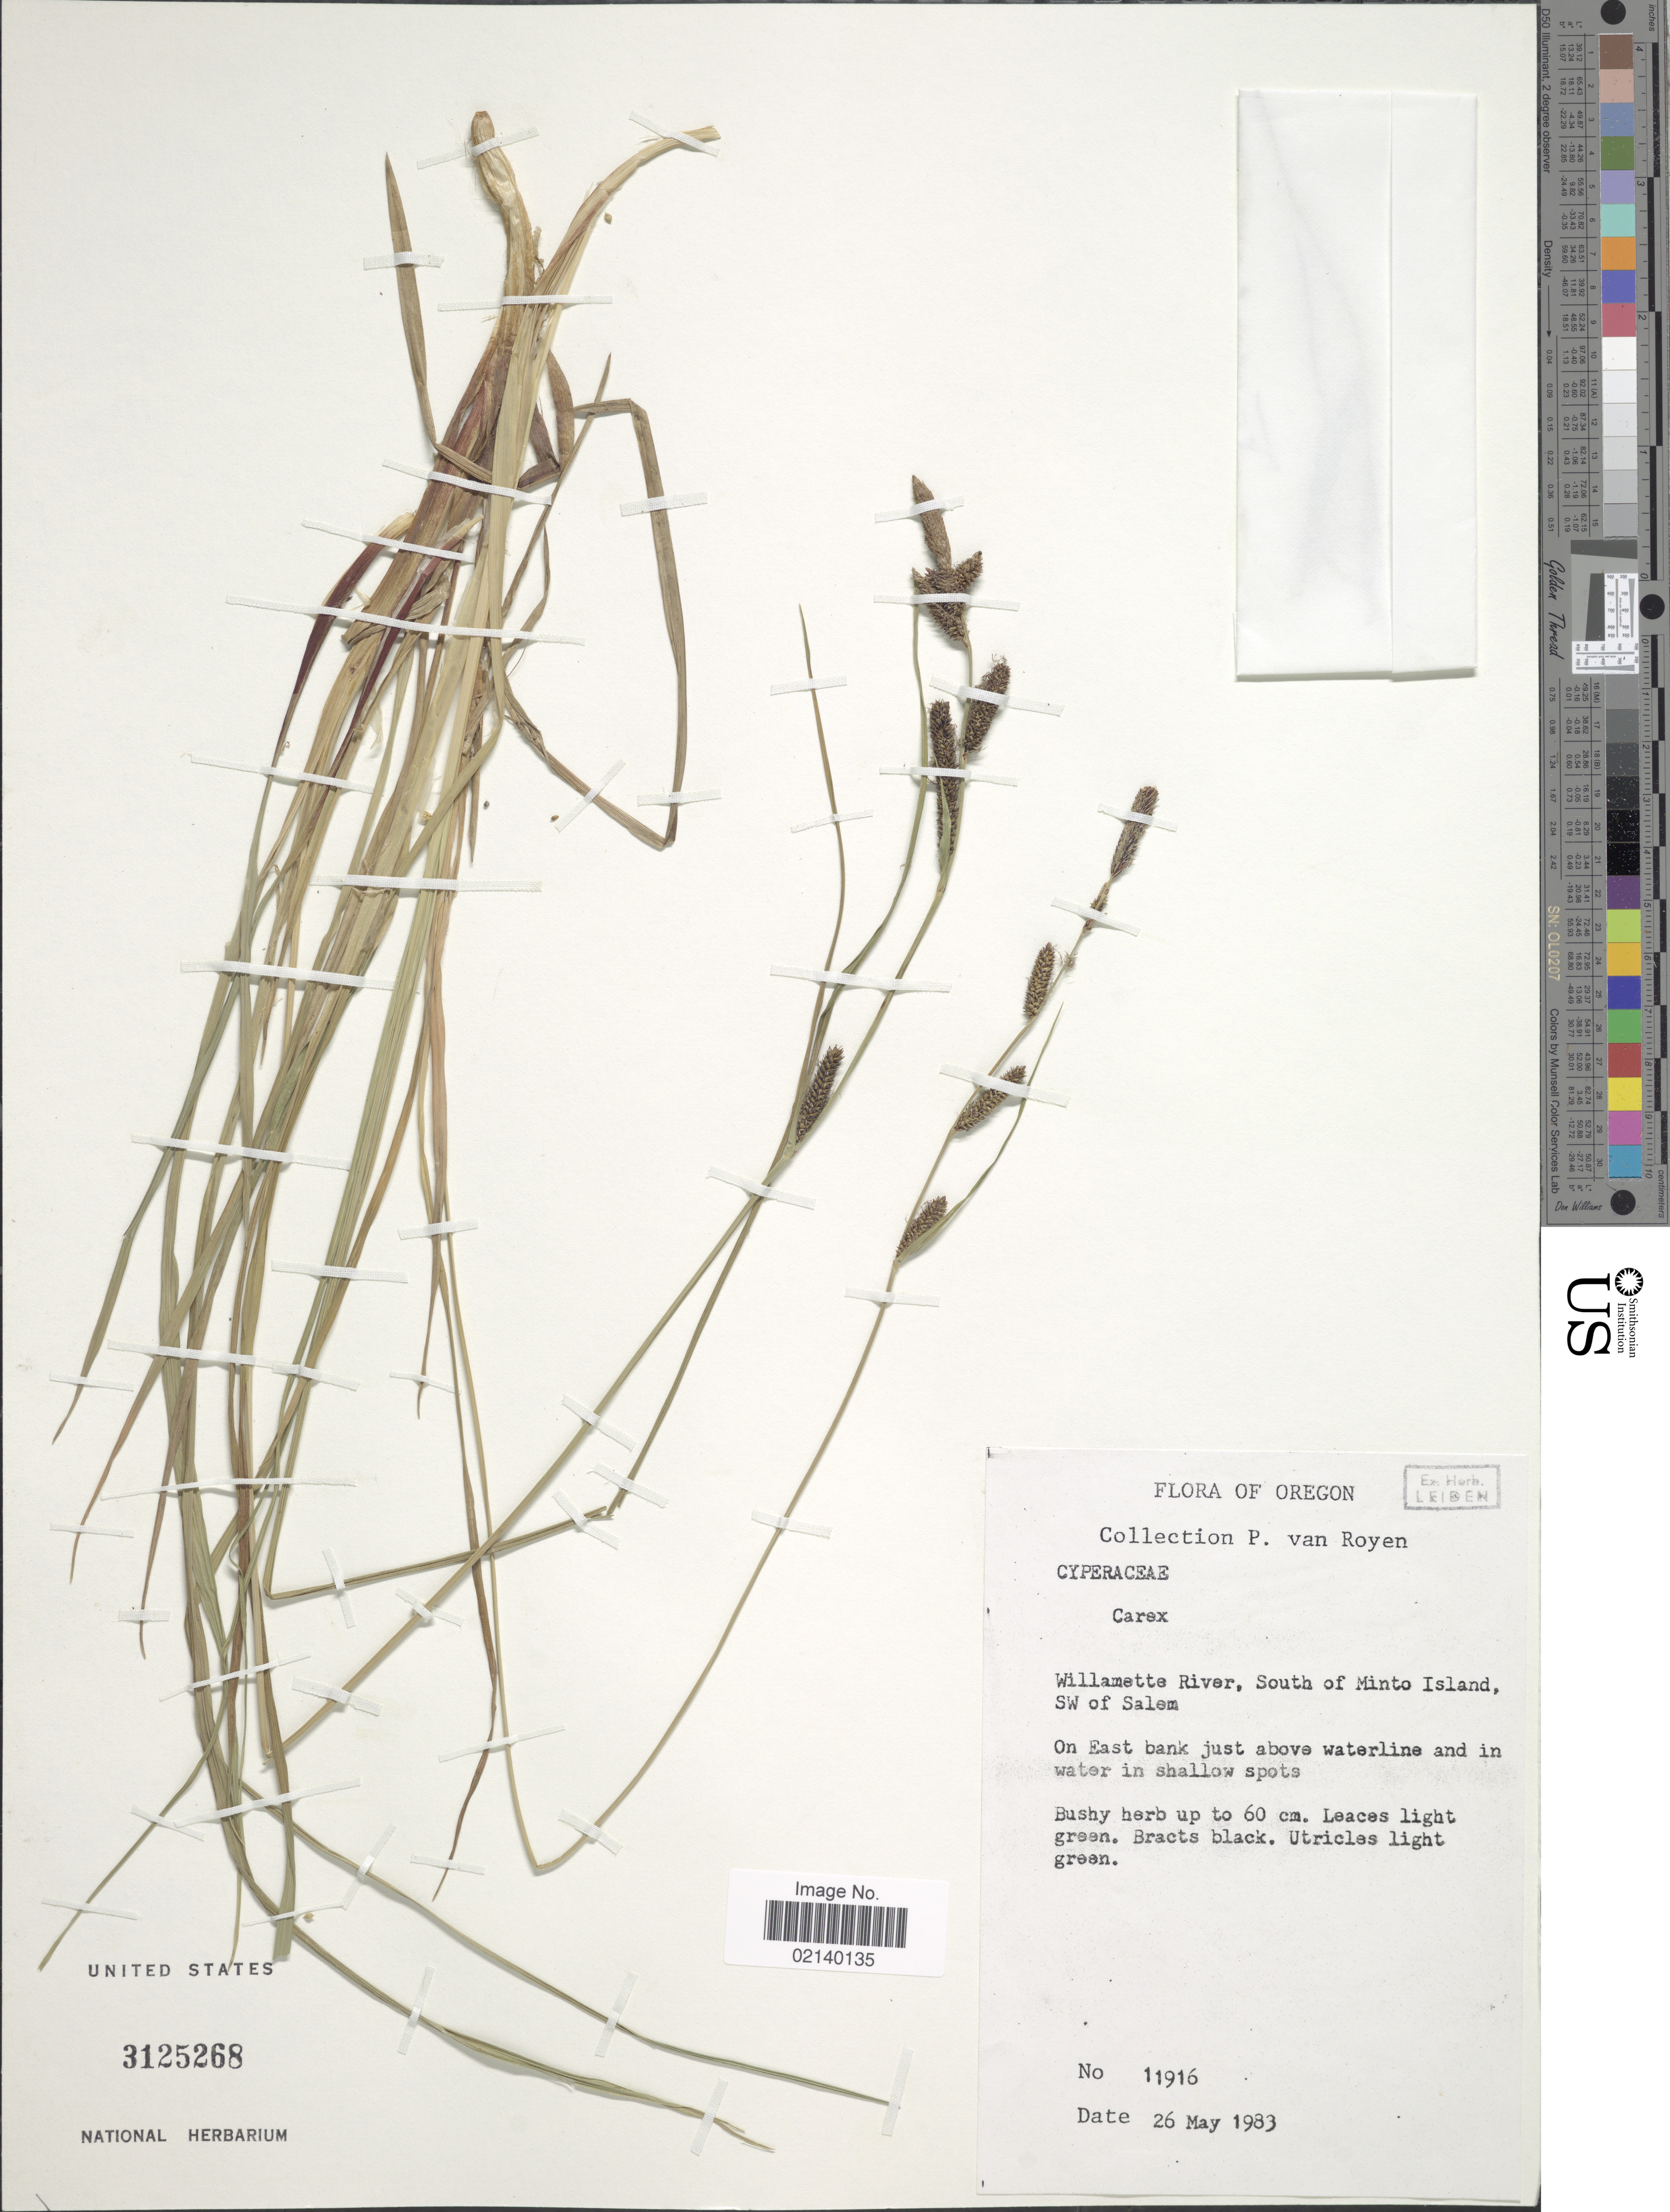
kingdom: Plantae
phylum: Tracheophyta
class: Liliopsida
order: Poales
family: Cyperaceae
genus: Carex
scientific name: Carex sp.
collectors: P. van Royen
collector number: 11916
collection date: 1983-05-26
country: United States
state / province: Oregon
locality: Willamette River, South of Minto Island, SW of Salem, on east bank just above waterline and in water in shallow spots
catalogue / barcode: US 3125268